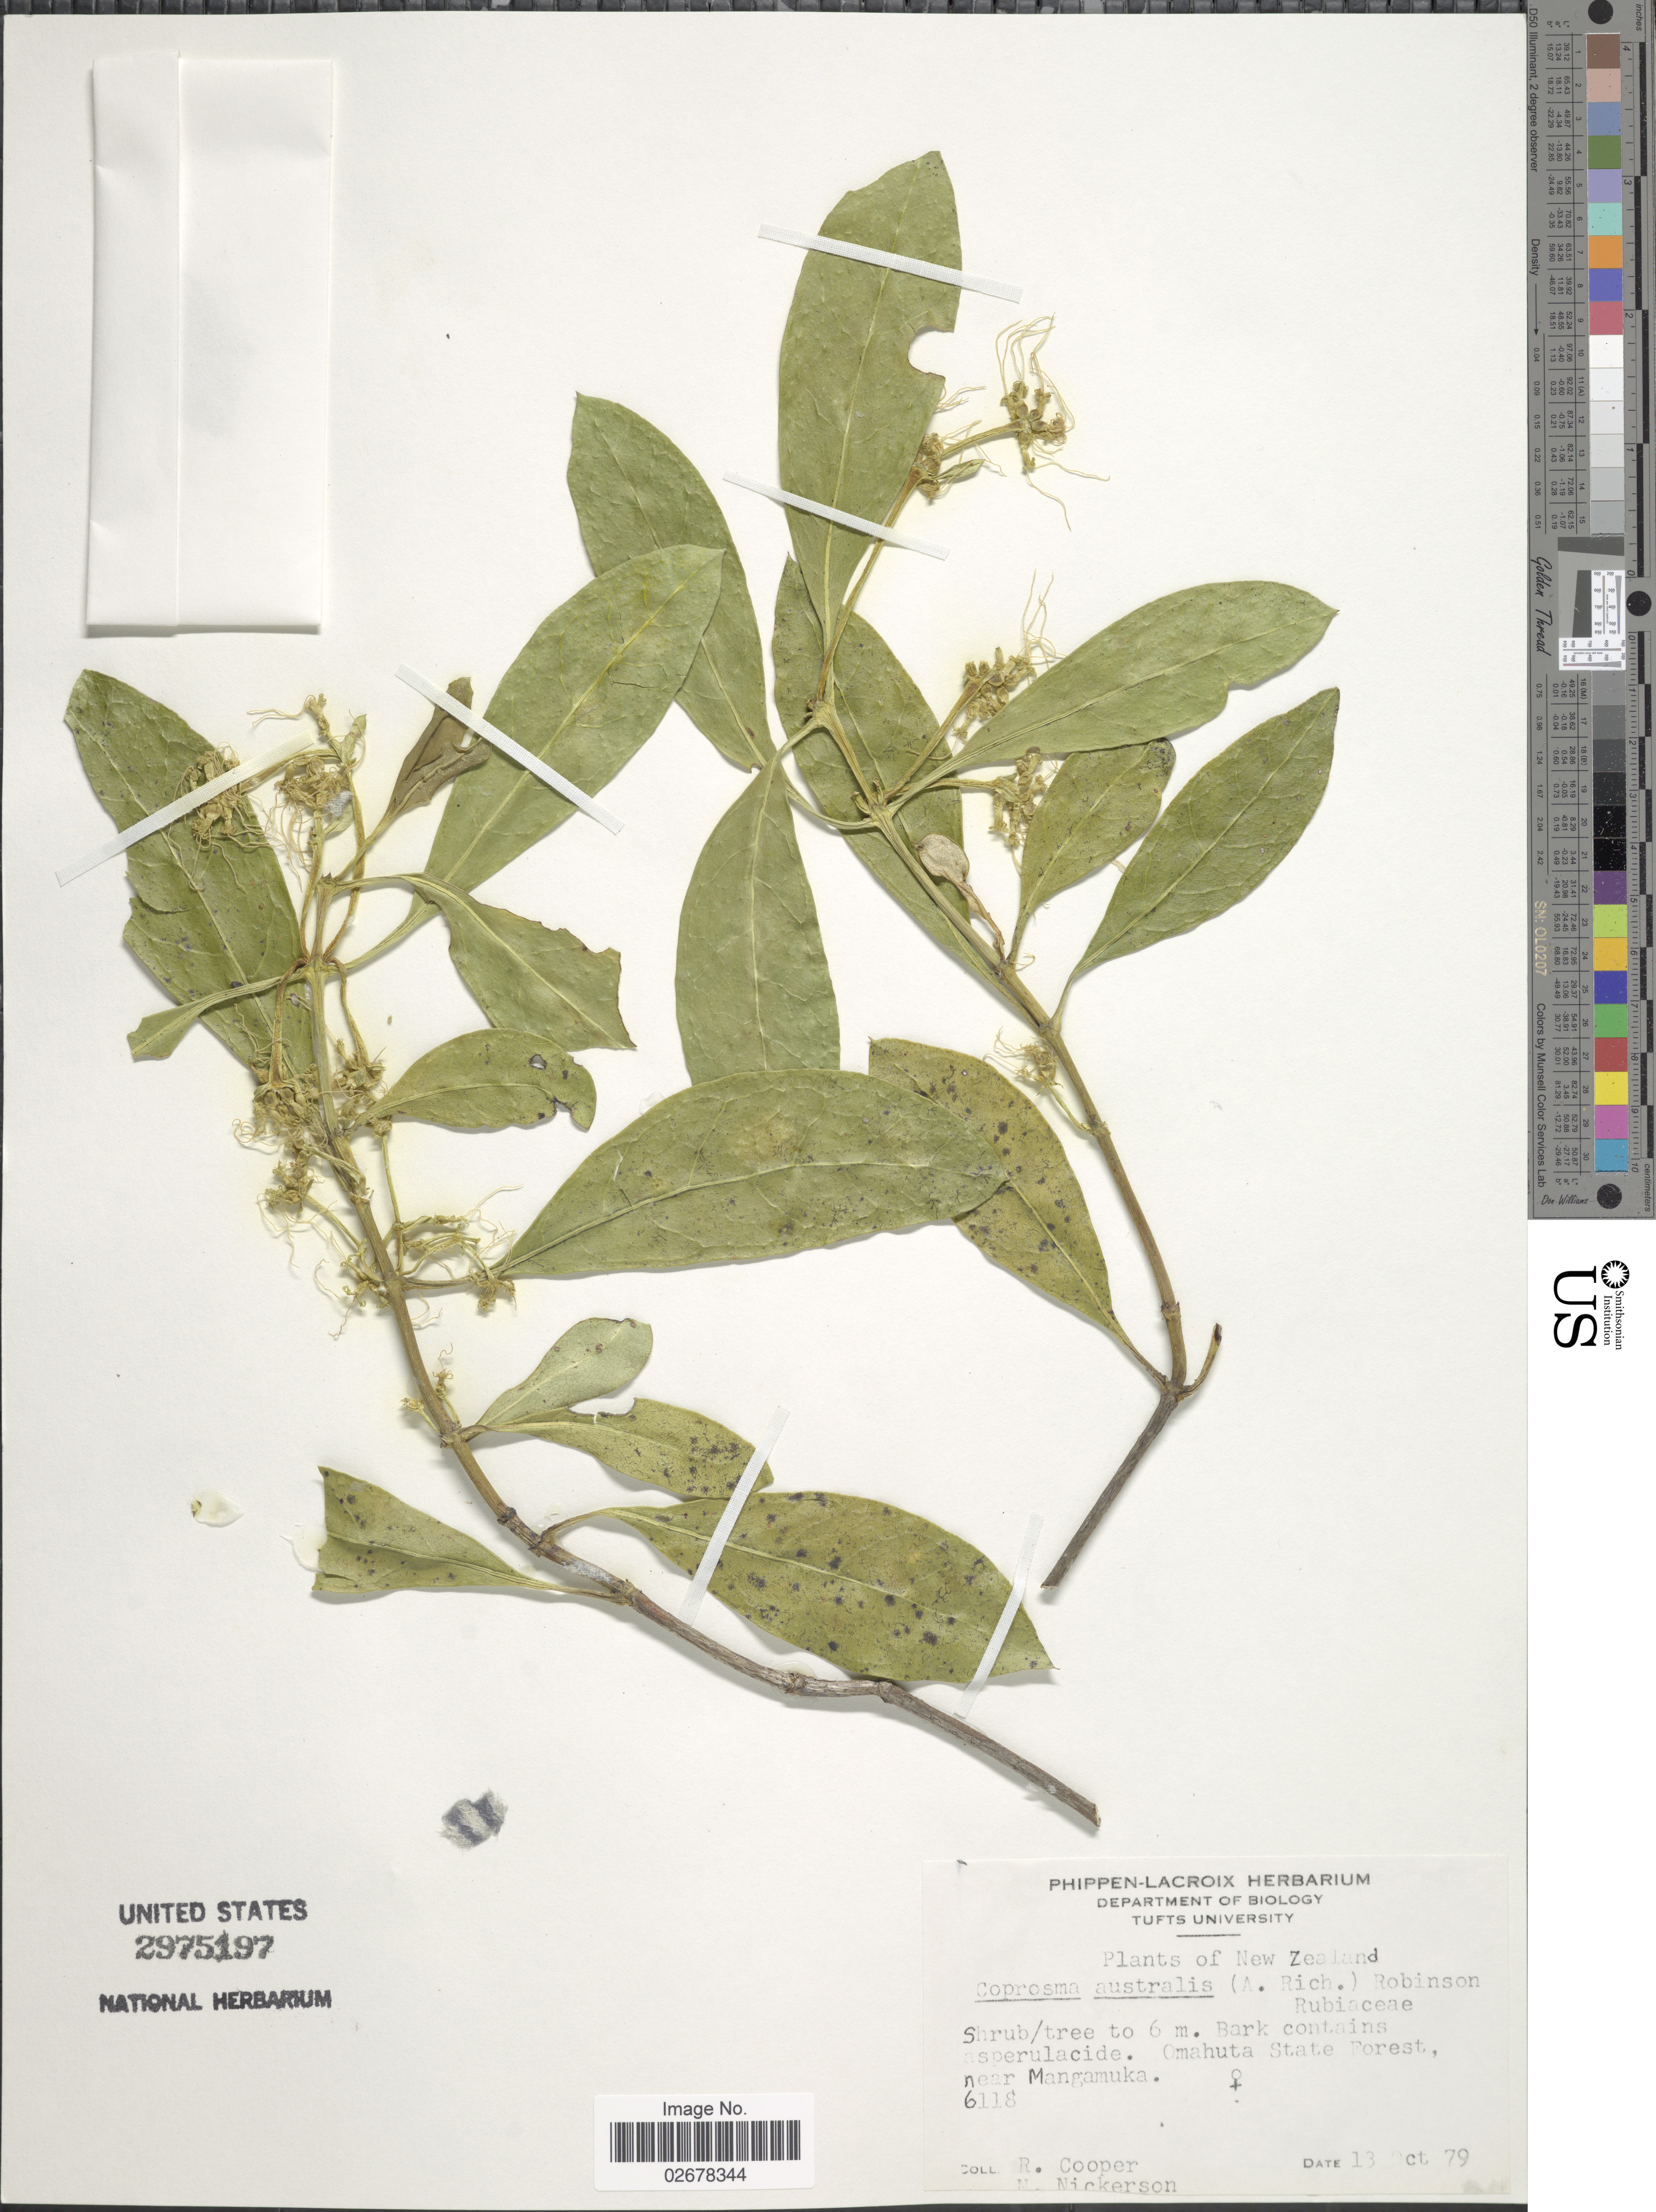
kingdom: Plantae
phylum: Tracheophyta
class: Magnoliopsida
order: Gentianales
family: Rubiaceae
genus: Coprosma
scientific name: Coprosma australis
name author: (A. Rich.) B.L. Rob.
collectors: R. Cooper & N. Nickerson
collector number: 6118*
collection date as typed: Transcribed d/m/y: 13/10/79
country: New Zealand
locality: Omahuta State Forest, near Mangamuka.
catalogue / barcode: US 2975197